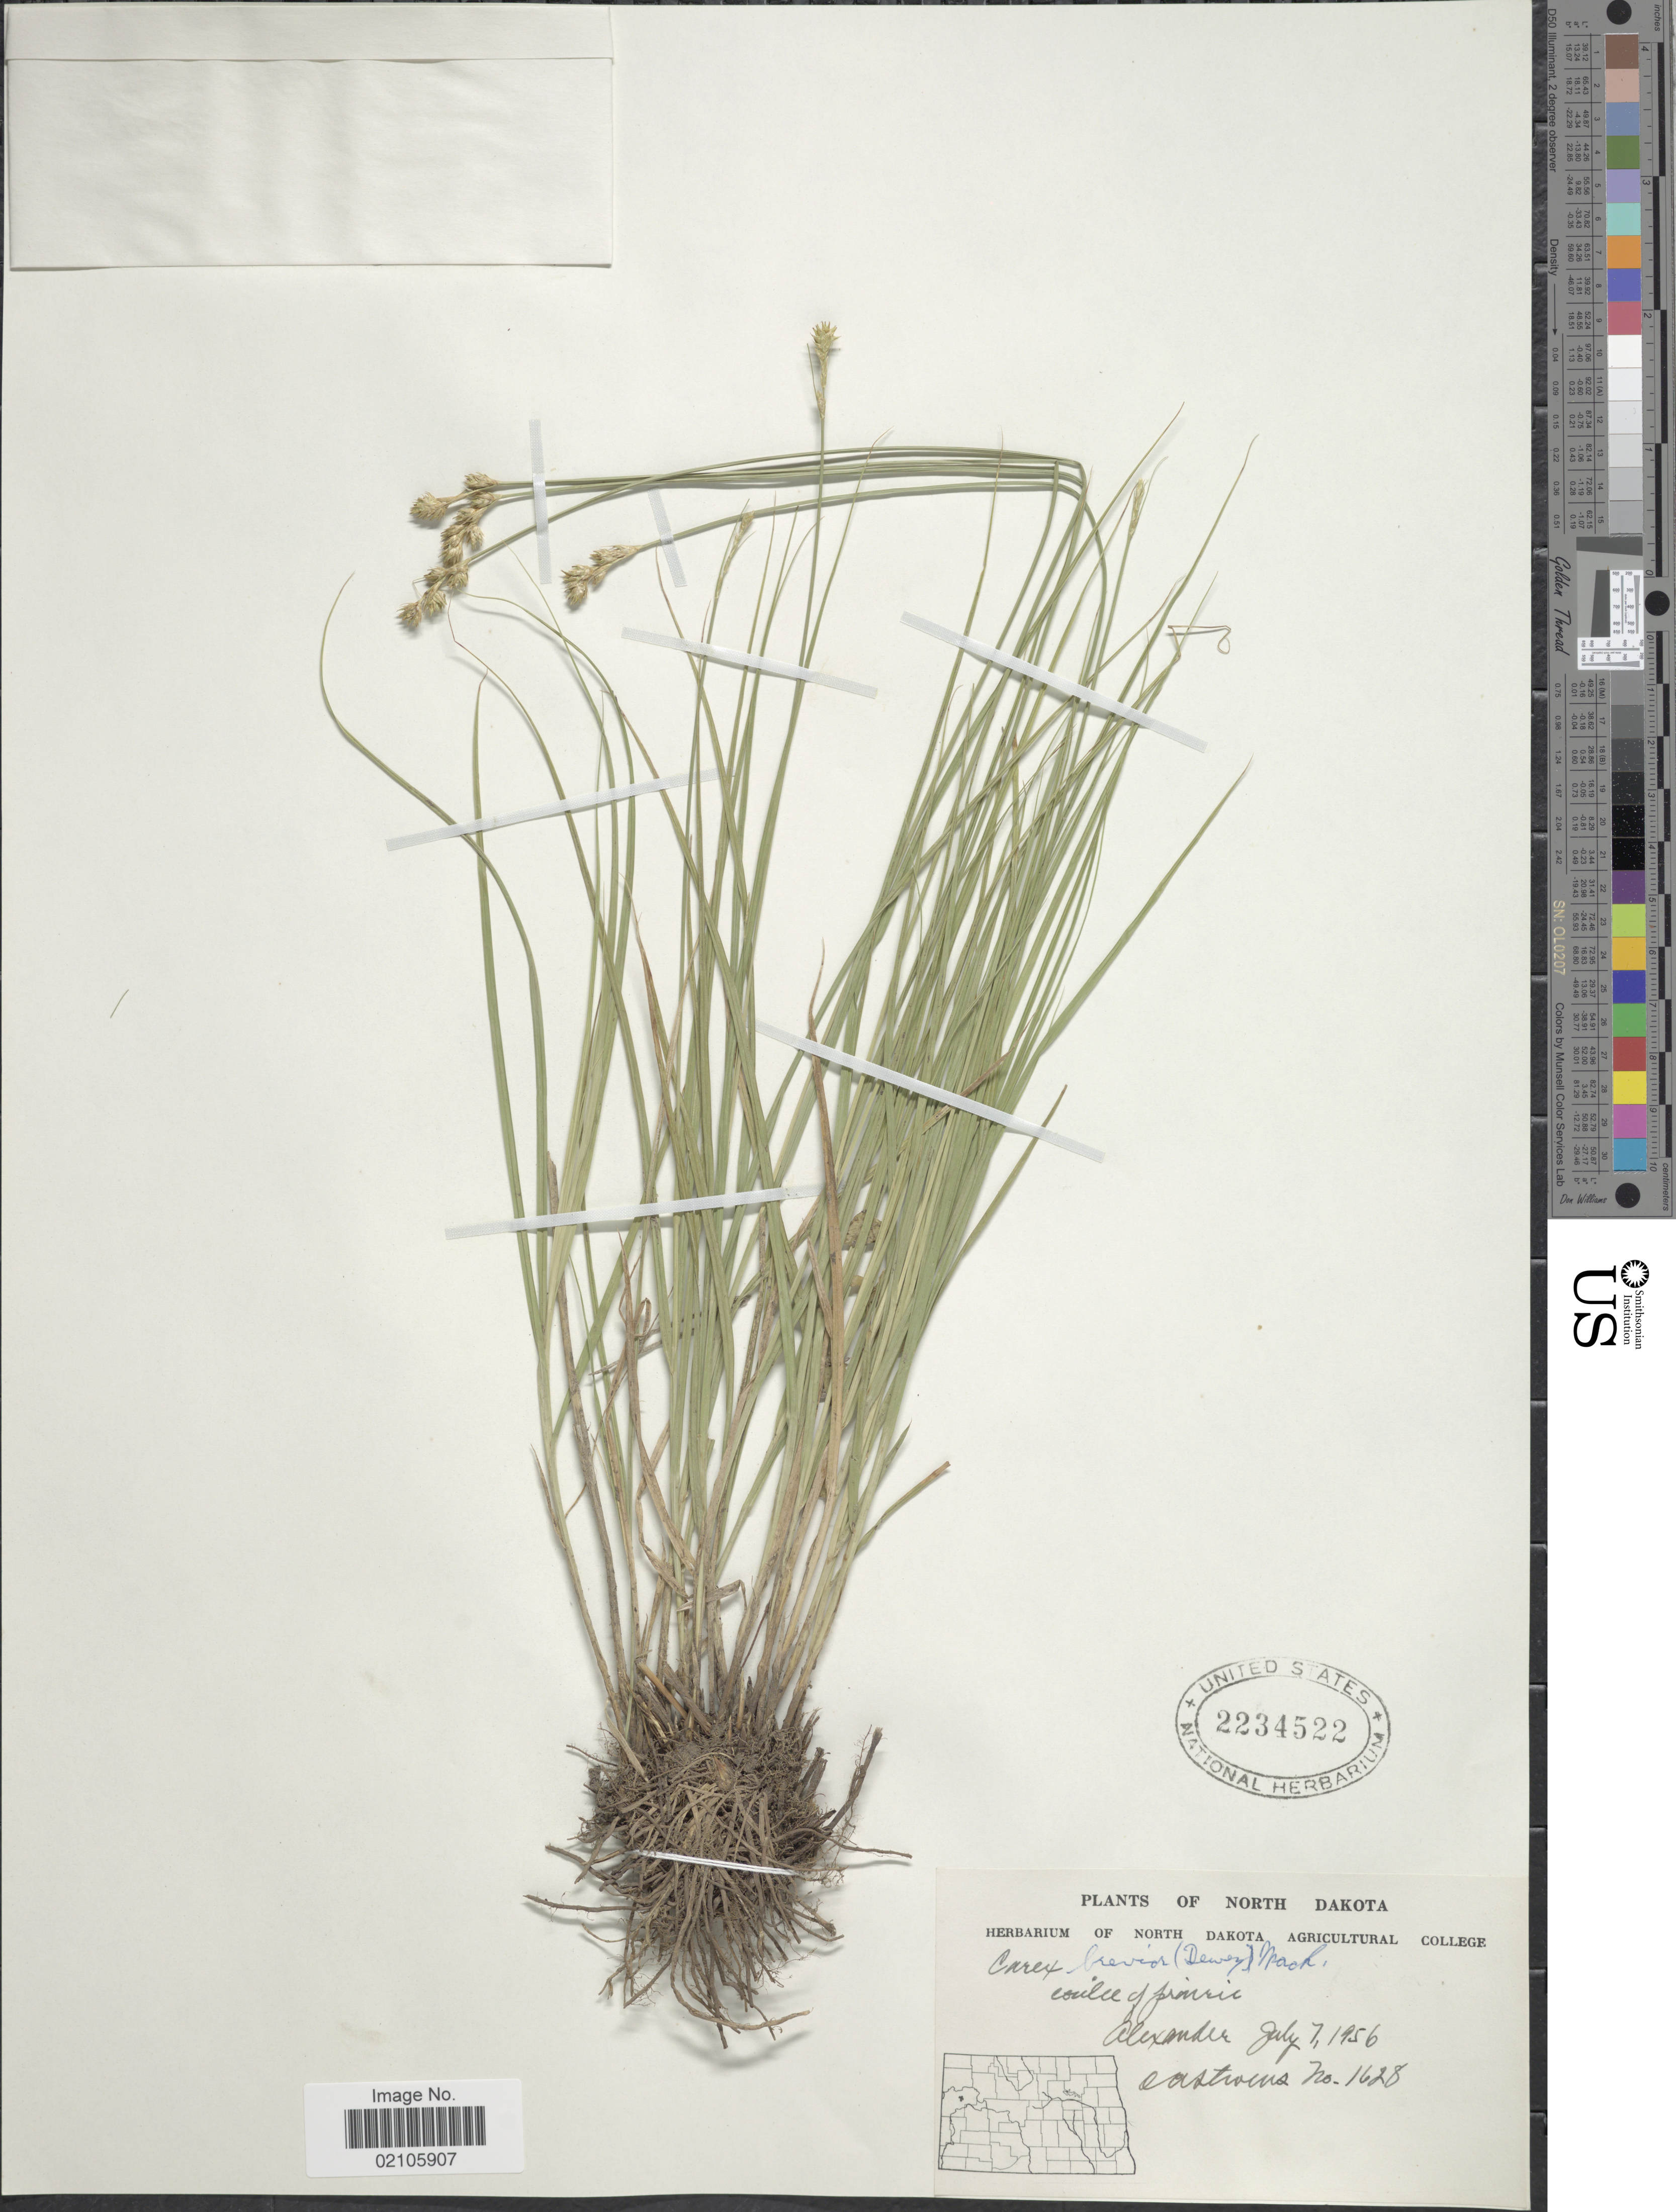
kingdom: Plantae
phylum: Tracheophyta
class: Liliopsida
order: Poales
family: Cyperaceae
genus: Carex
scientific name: Carex brevior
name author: (Dewey) Mack. ex Lunell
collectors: O. A. Stevens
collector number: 1628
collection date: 1956-07-07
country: United States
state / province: North Dakota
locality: Alexander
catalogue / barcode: US 2234522